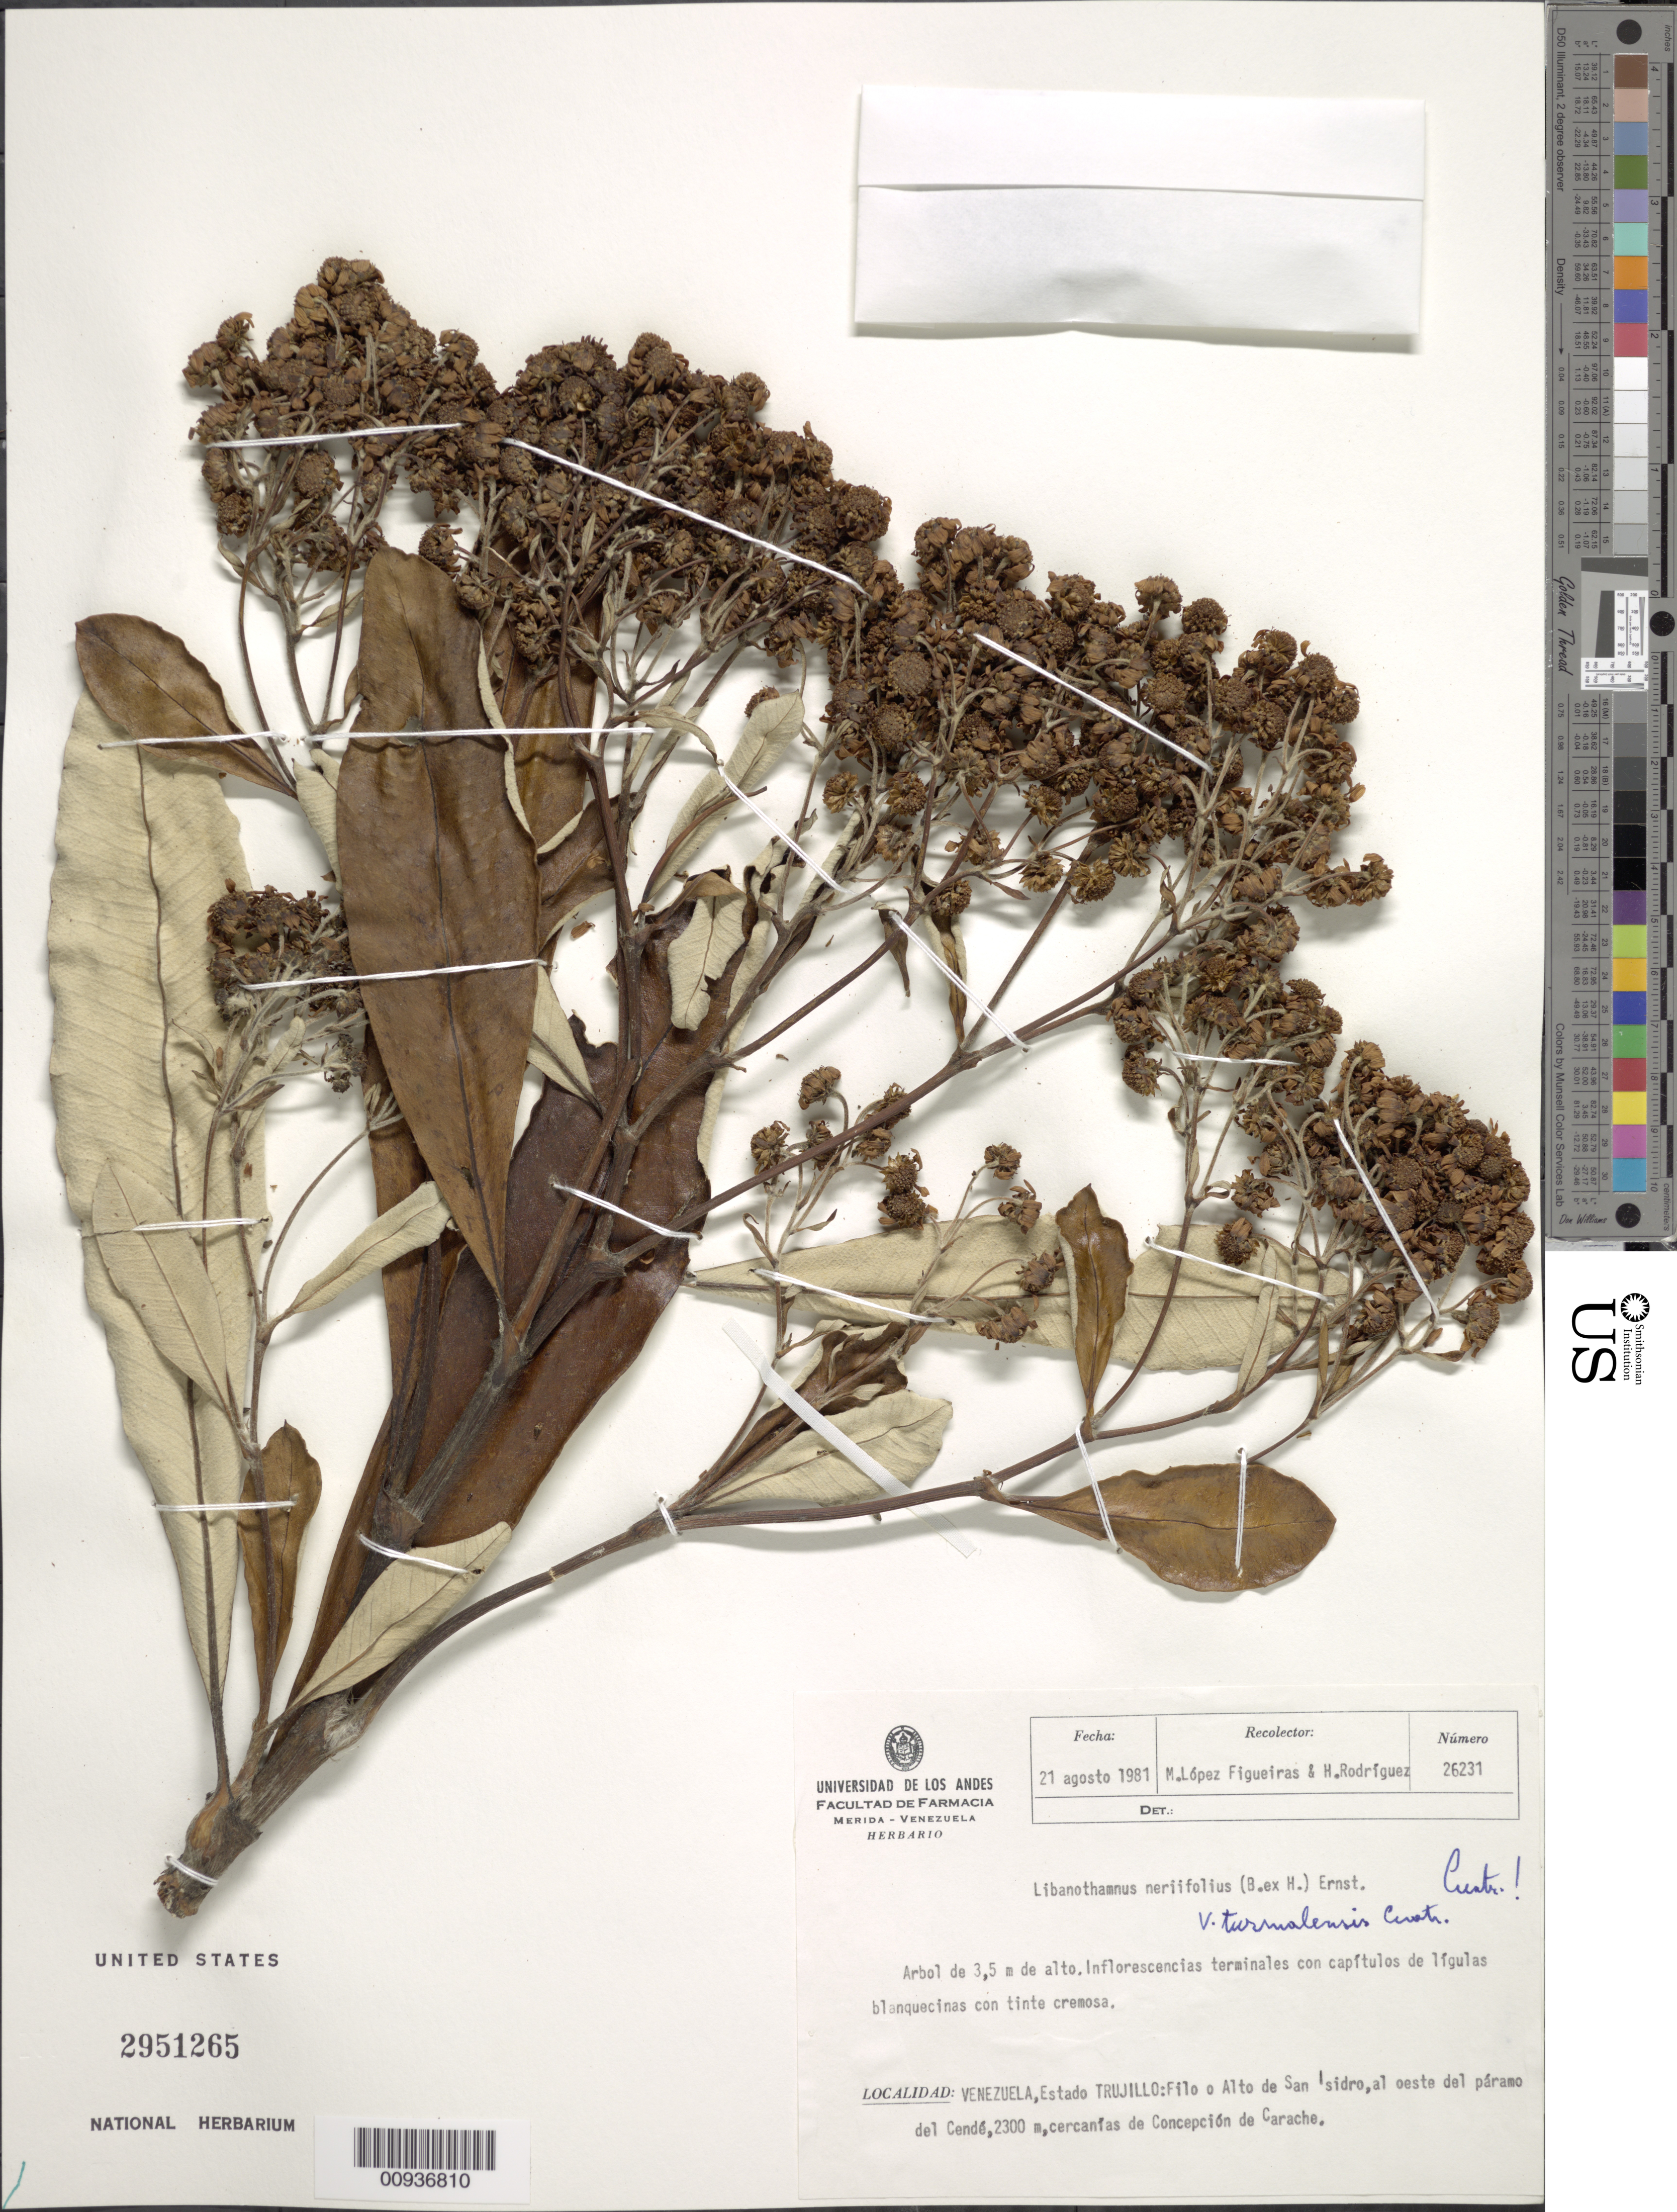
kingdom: Plantae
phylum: Tracheophyta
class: Magnoliopsida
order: Asterales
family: Asteraceae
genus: Libanothamnus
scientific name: Libanothamnus neriifolius var. turmalensis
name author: Cuatrec.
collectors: M. López Figueiras & H. A. Rodriguez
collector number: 26231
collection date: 1981-08-21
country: Venezuela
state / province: Trujillo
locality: Filo o Alto de San Isidro, al oeste del páramo de Cendé, cercanías de Concepción de Carache.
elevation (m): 2300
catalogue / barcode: US 2951265